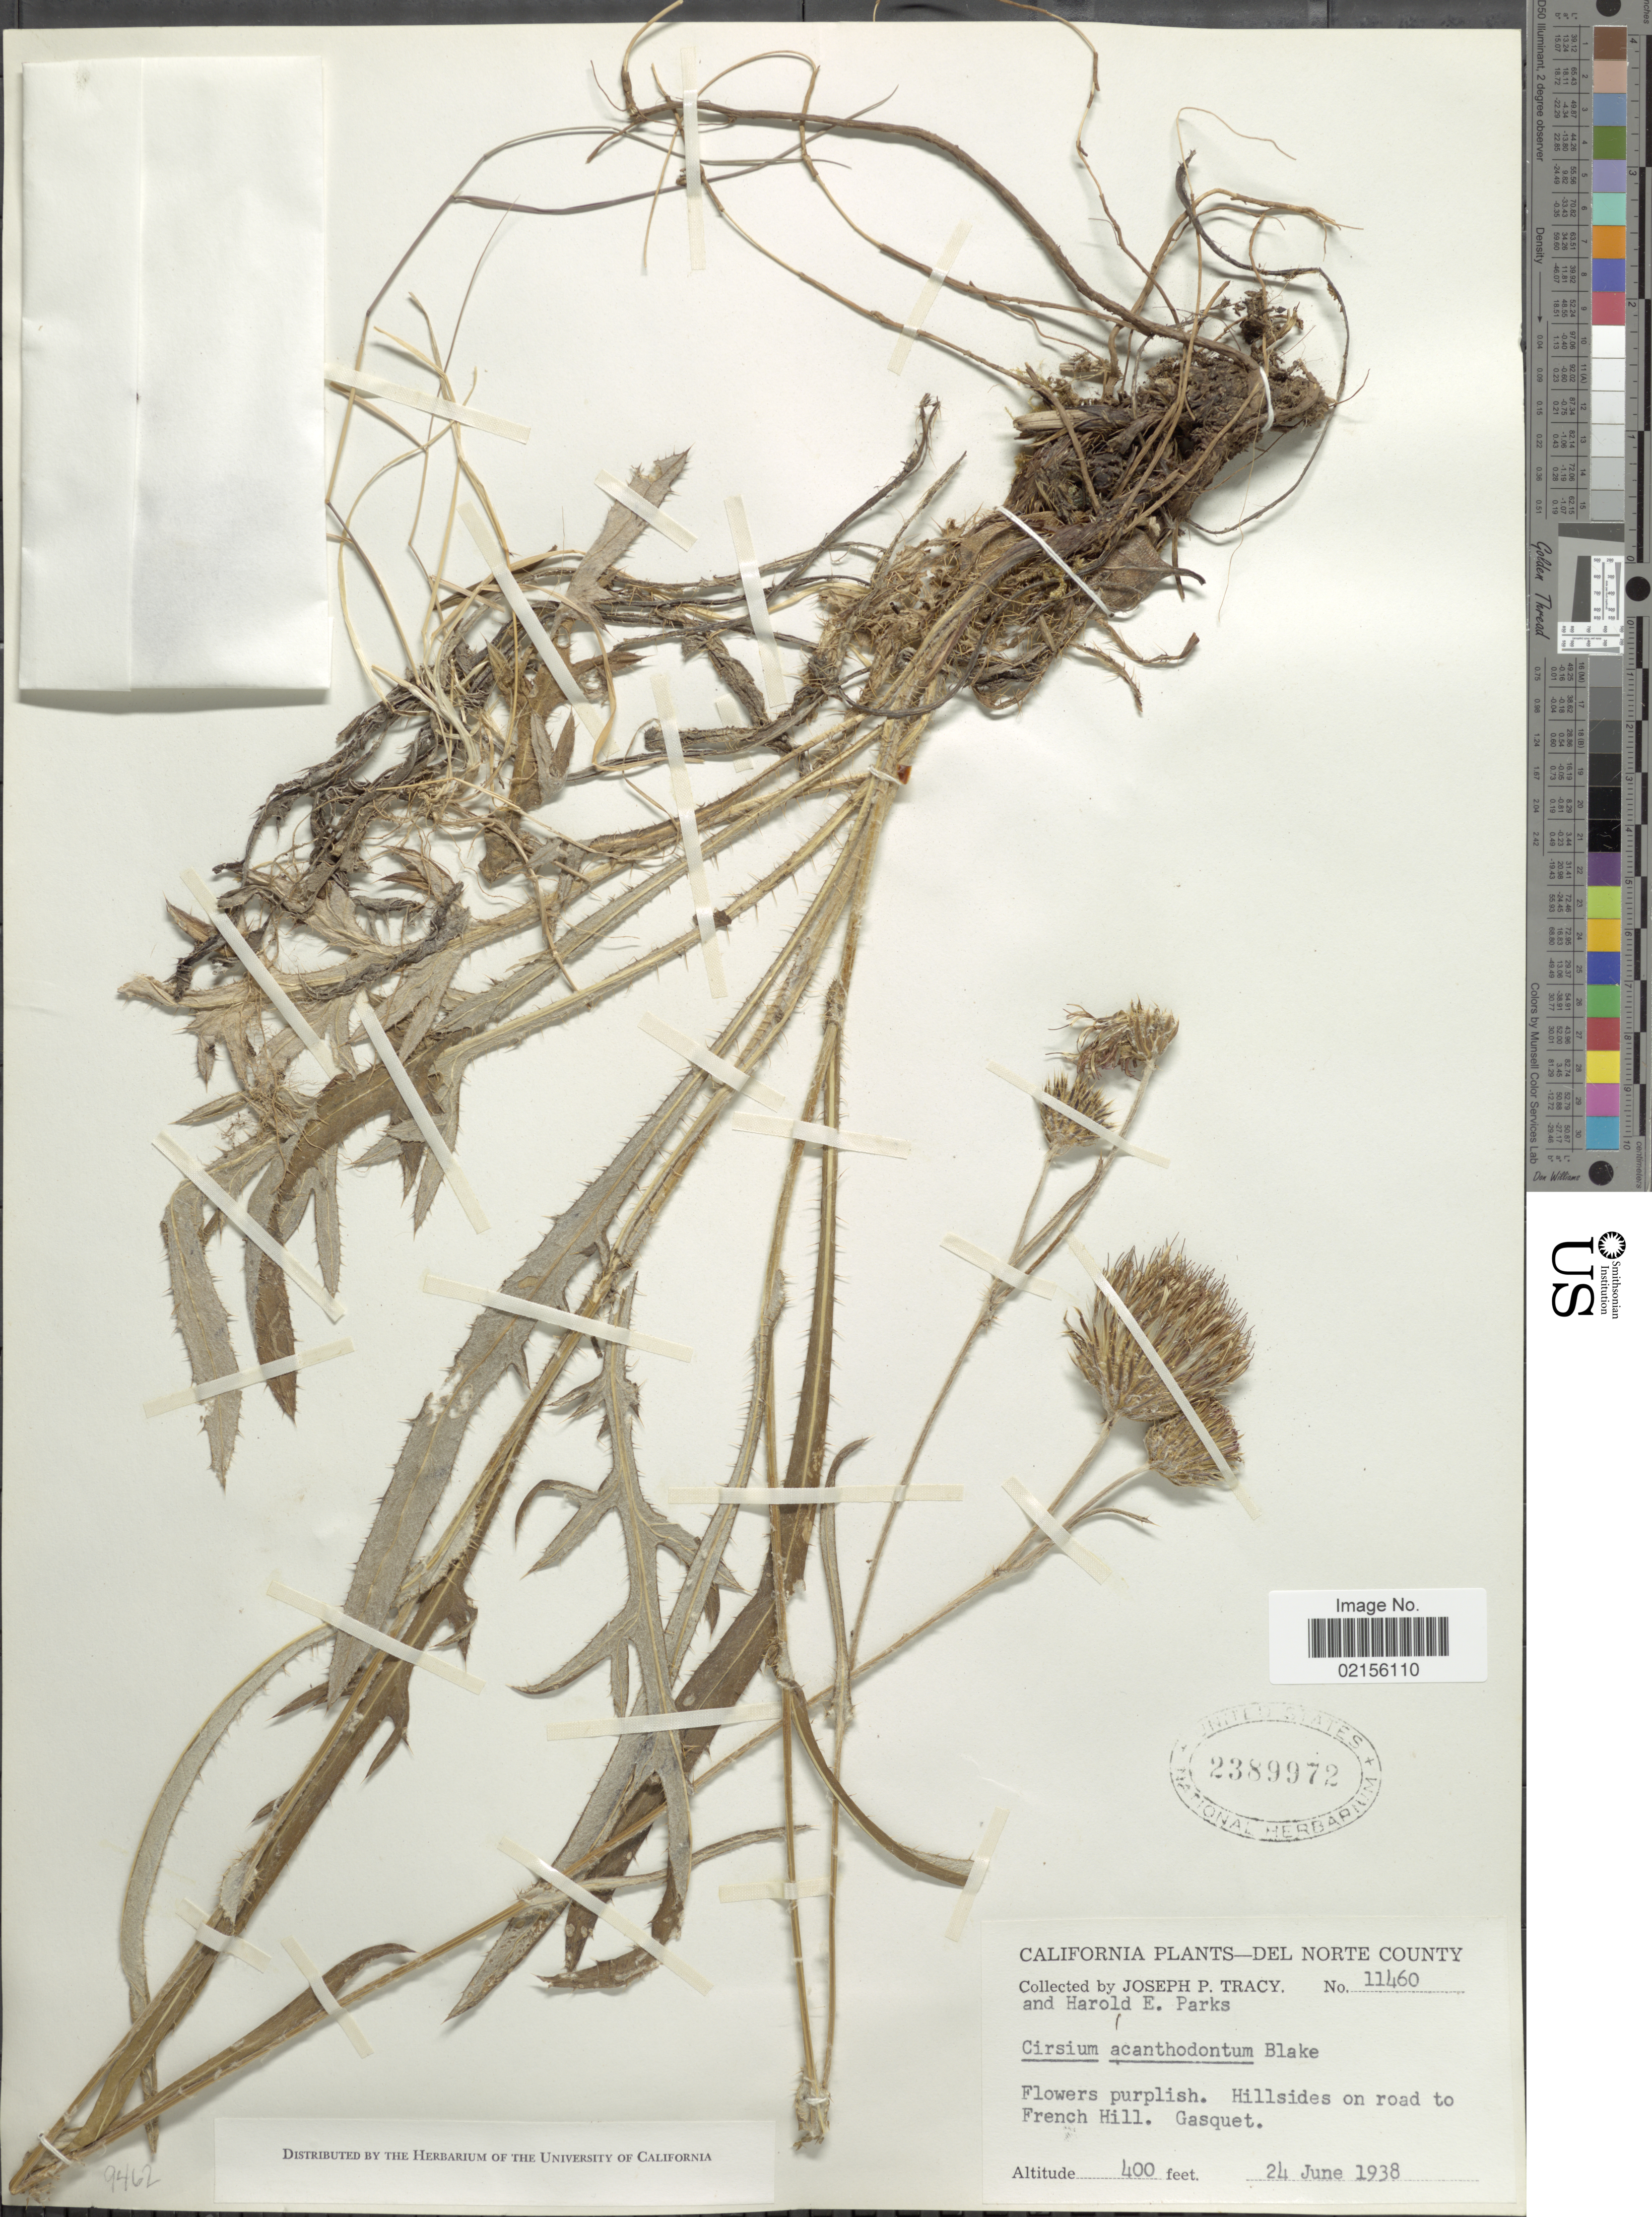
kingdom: Plantae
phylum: Tracheophyta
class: Magnoliopsida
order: Asterales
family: Asteraceae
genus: Cirsium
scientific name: Cirsium remotifolium var. rivulare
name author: Jeps.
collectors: J. Tracy & H. E. Parks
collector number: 11460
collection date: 1938-06-24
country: United States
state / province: California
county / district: Del Norte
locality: Del Norte County, Hillsides on road to French Hill, Gasquet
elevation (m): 122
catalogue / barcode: US 2389972